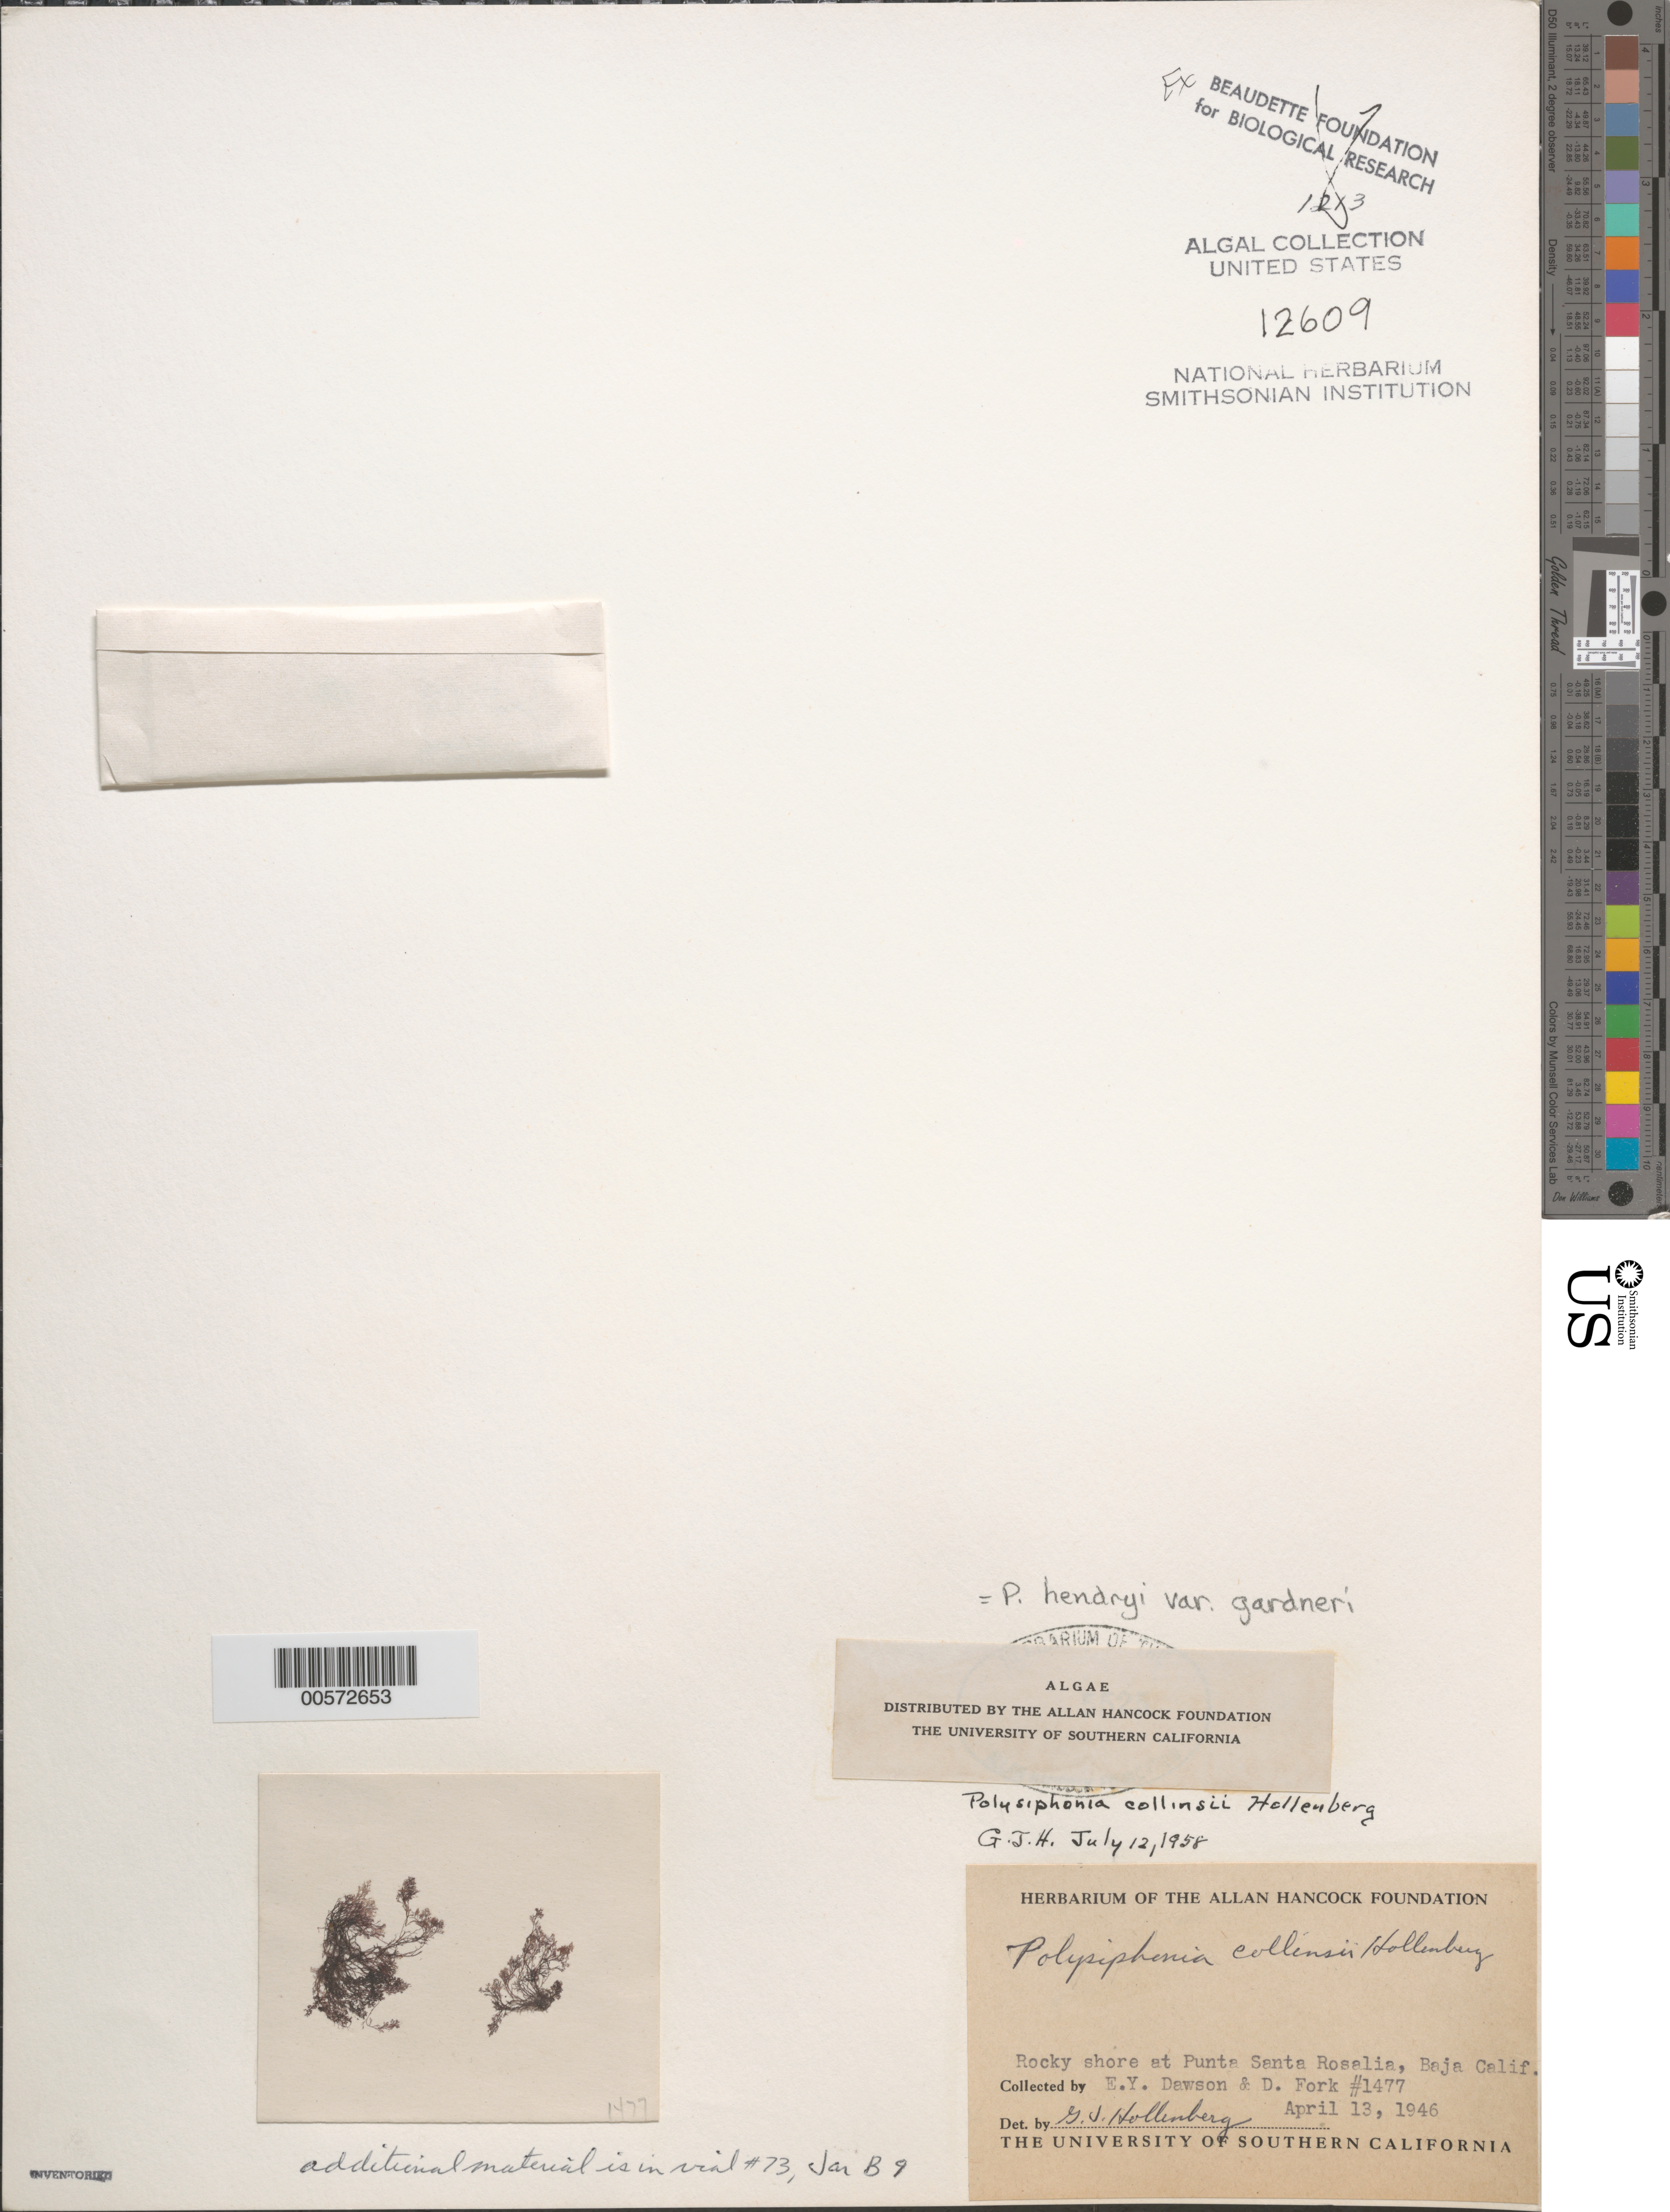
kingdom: Plantae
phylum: Rhodophyta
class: Florideophyceae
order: Ceramiales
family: Rhodomelaceae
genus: Polysiphonia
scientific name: Polysiphonia hendryi var. gardneri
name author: (Kylin) Hollenb.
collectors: E. Y. Dawson & D. Fork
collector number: EYD 1477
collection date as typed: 13 Apr 1946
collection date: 1946-04-13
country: Mexico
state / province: Baja California Sur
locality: Punta Santa Rosalia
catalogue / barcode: US 12609